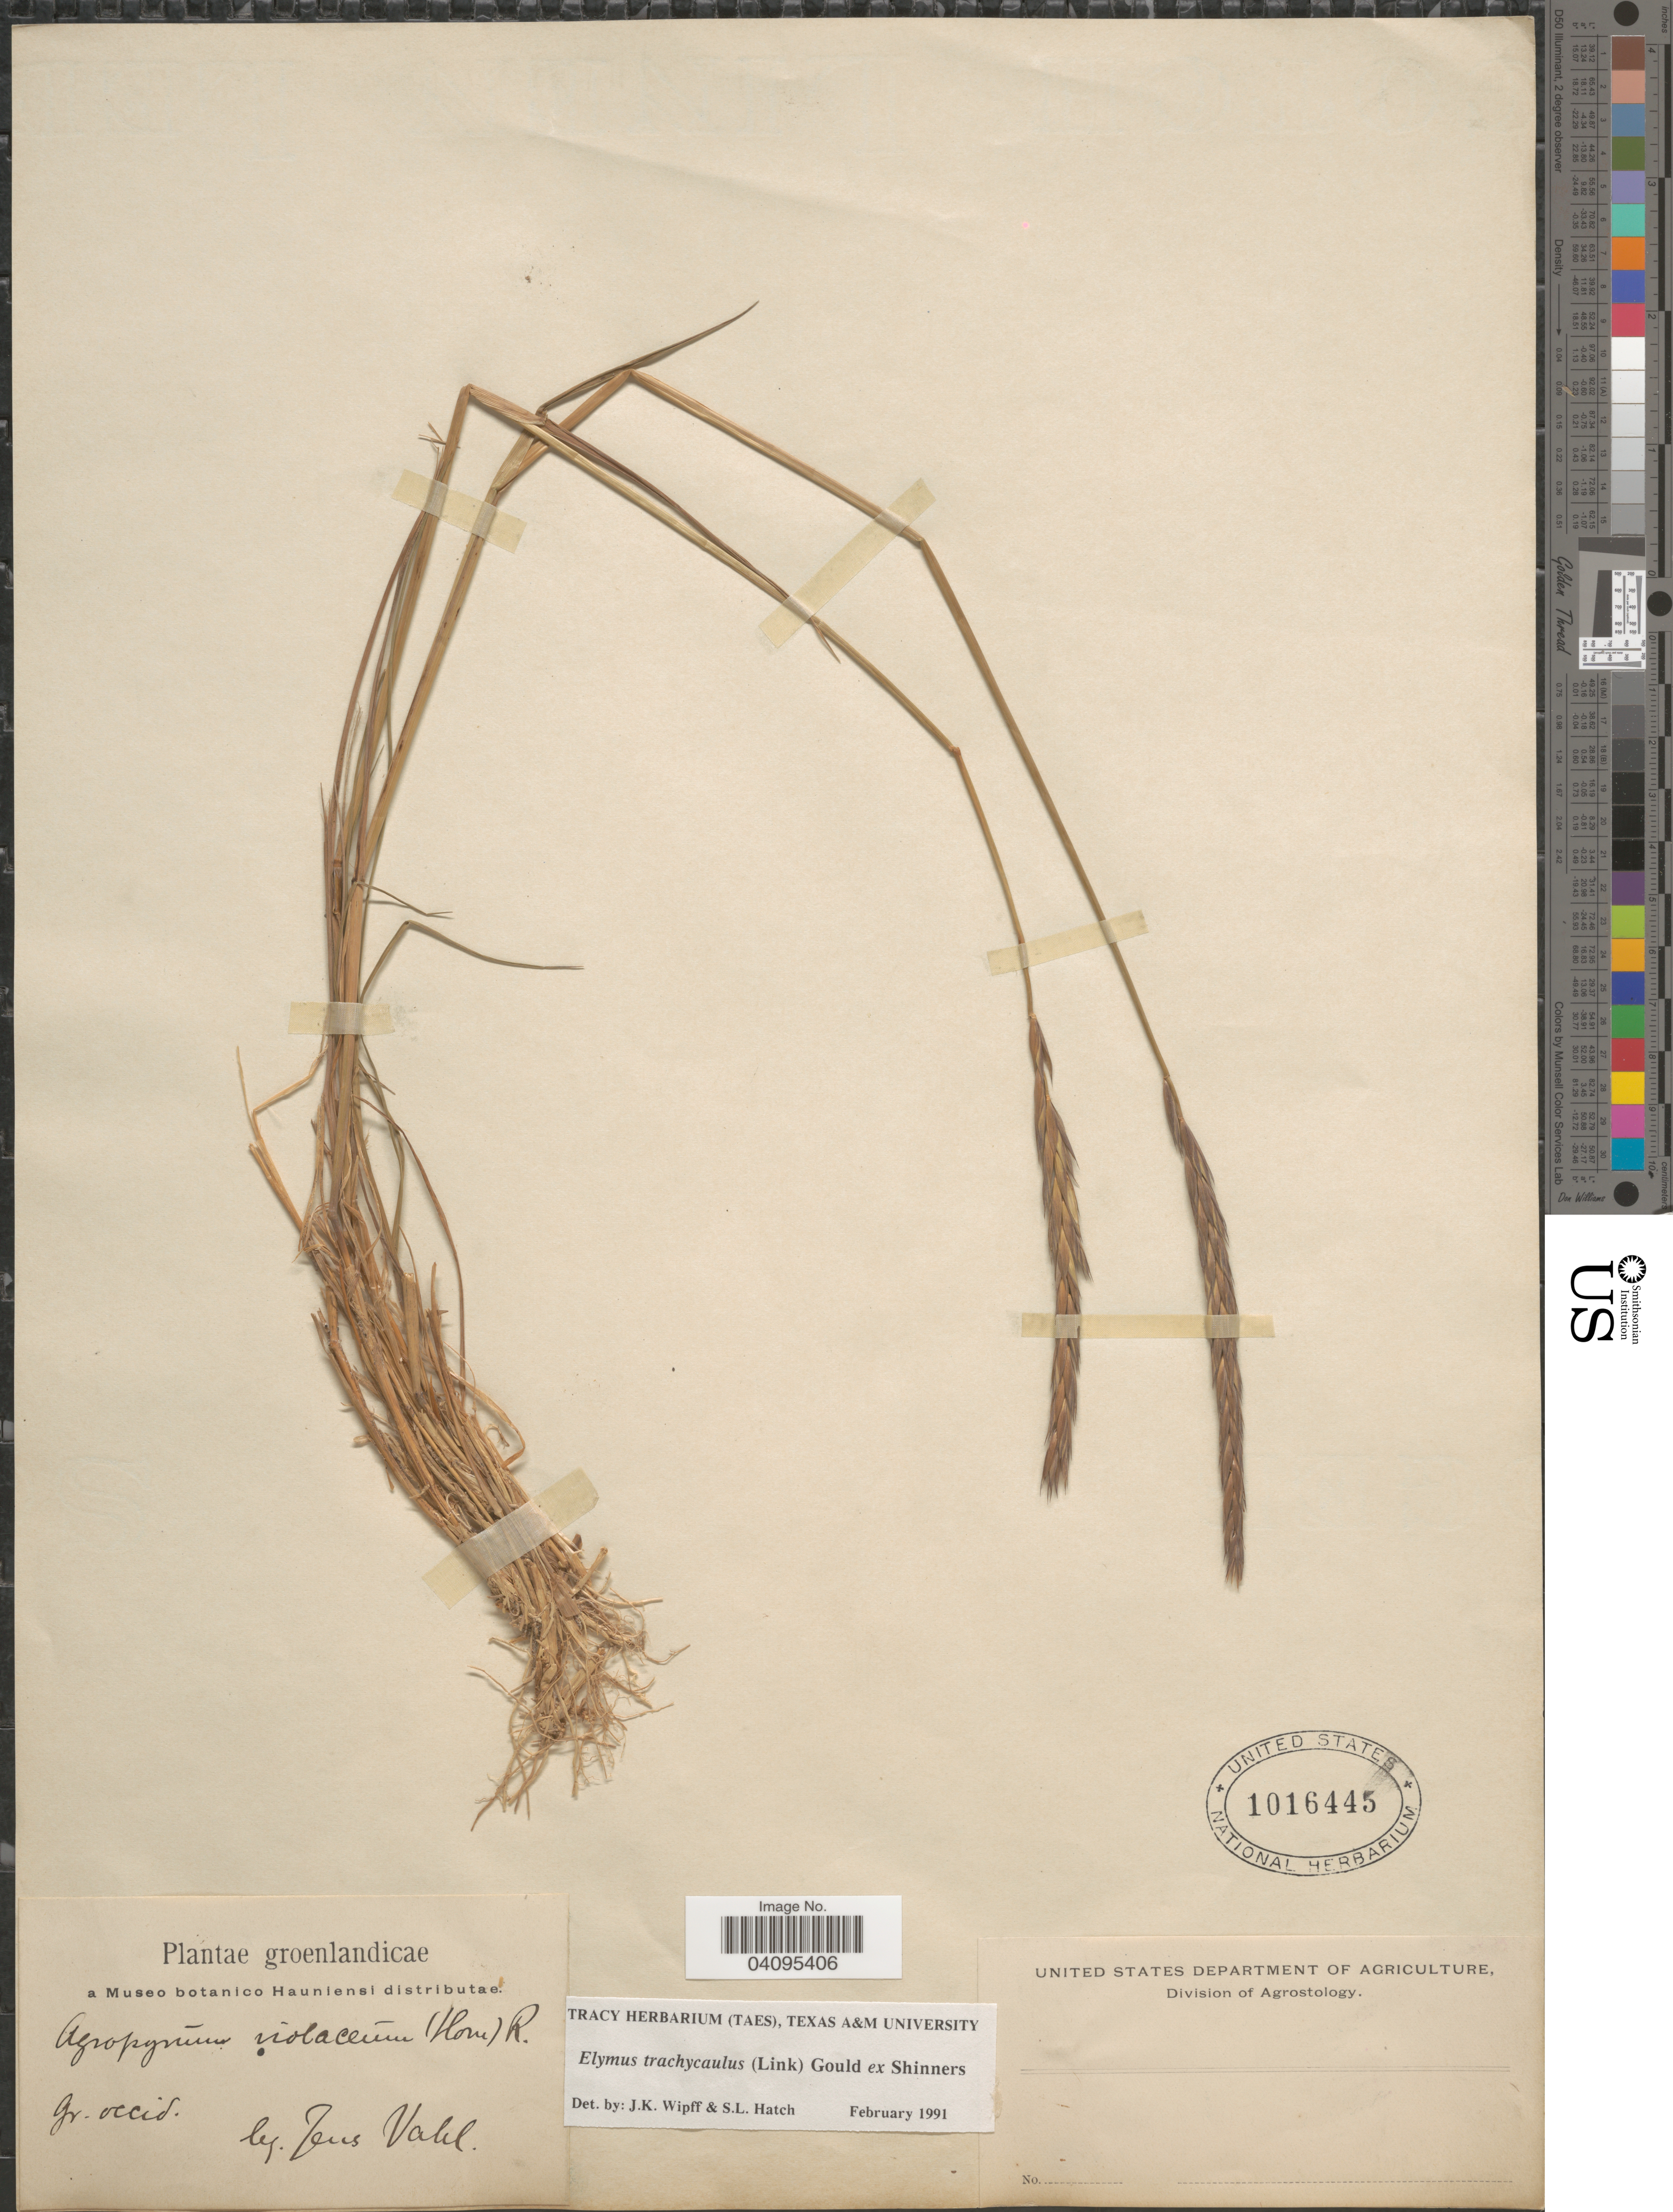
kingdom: Plantae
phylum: Tracheophyta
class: Liliopsida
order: Poales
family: Poaceae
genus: Elymus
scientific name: Elymus trachycaulus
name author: (Link) Gould ex Shinners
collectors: J. Vahl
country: Greenland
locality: Groenlandicae. Gr. Occid.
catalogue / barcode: US 1016445